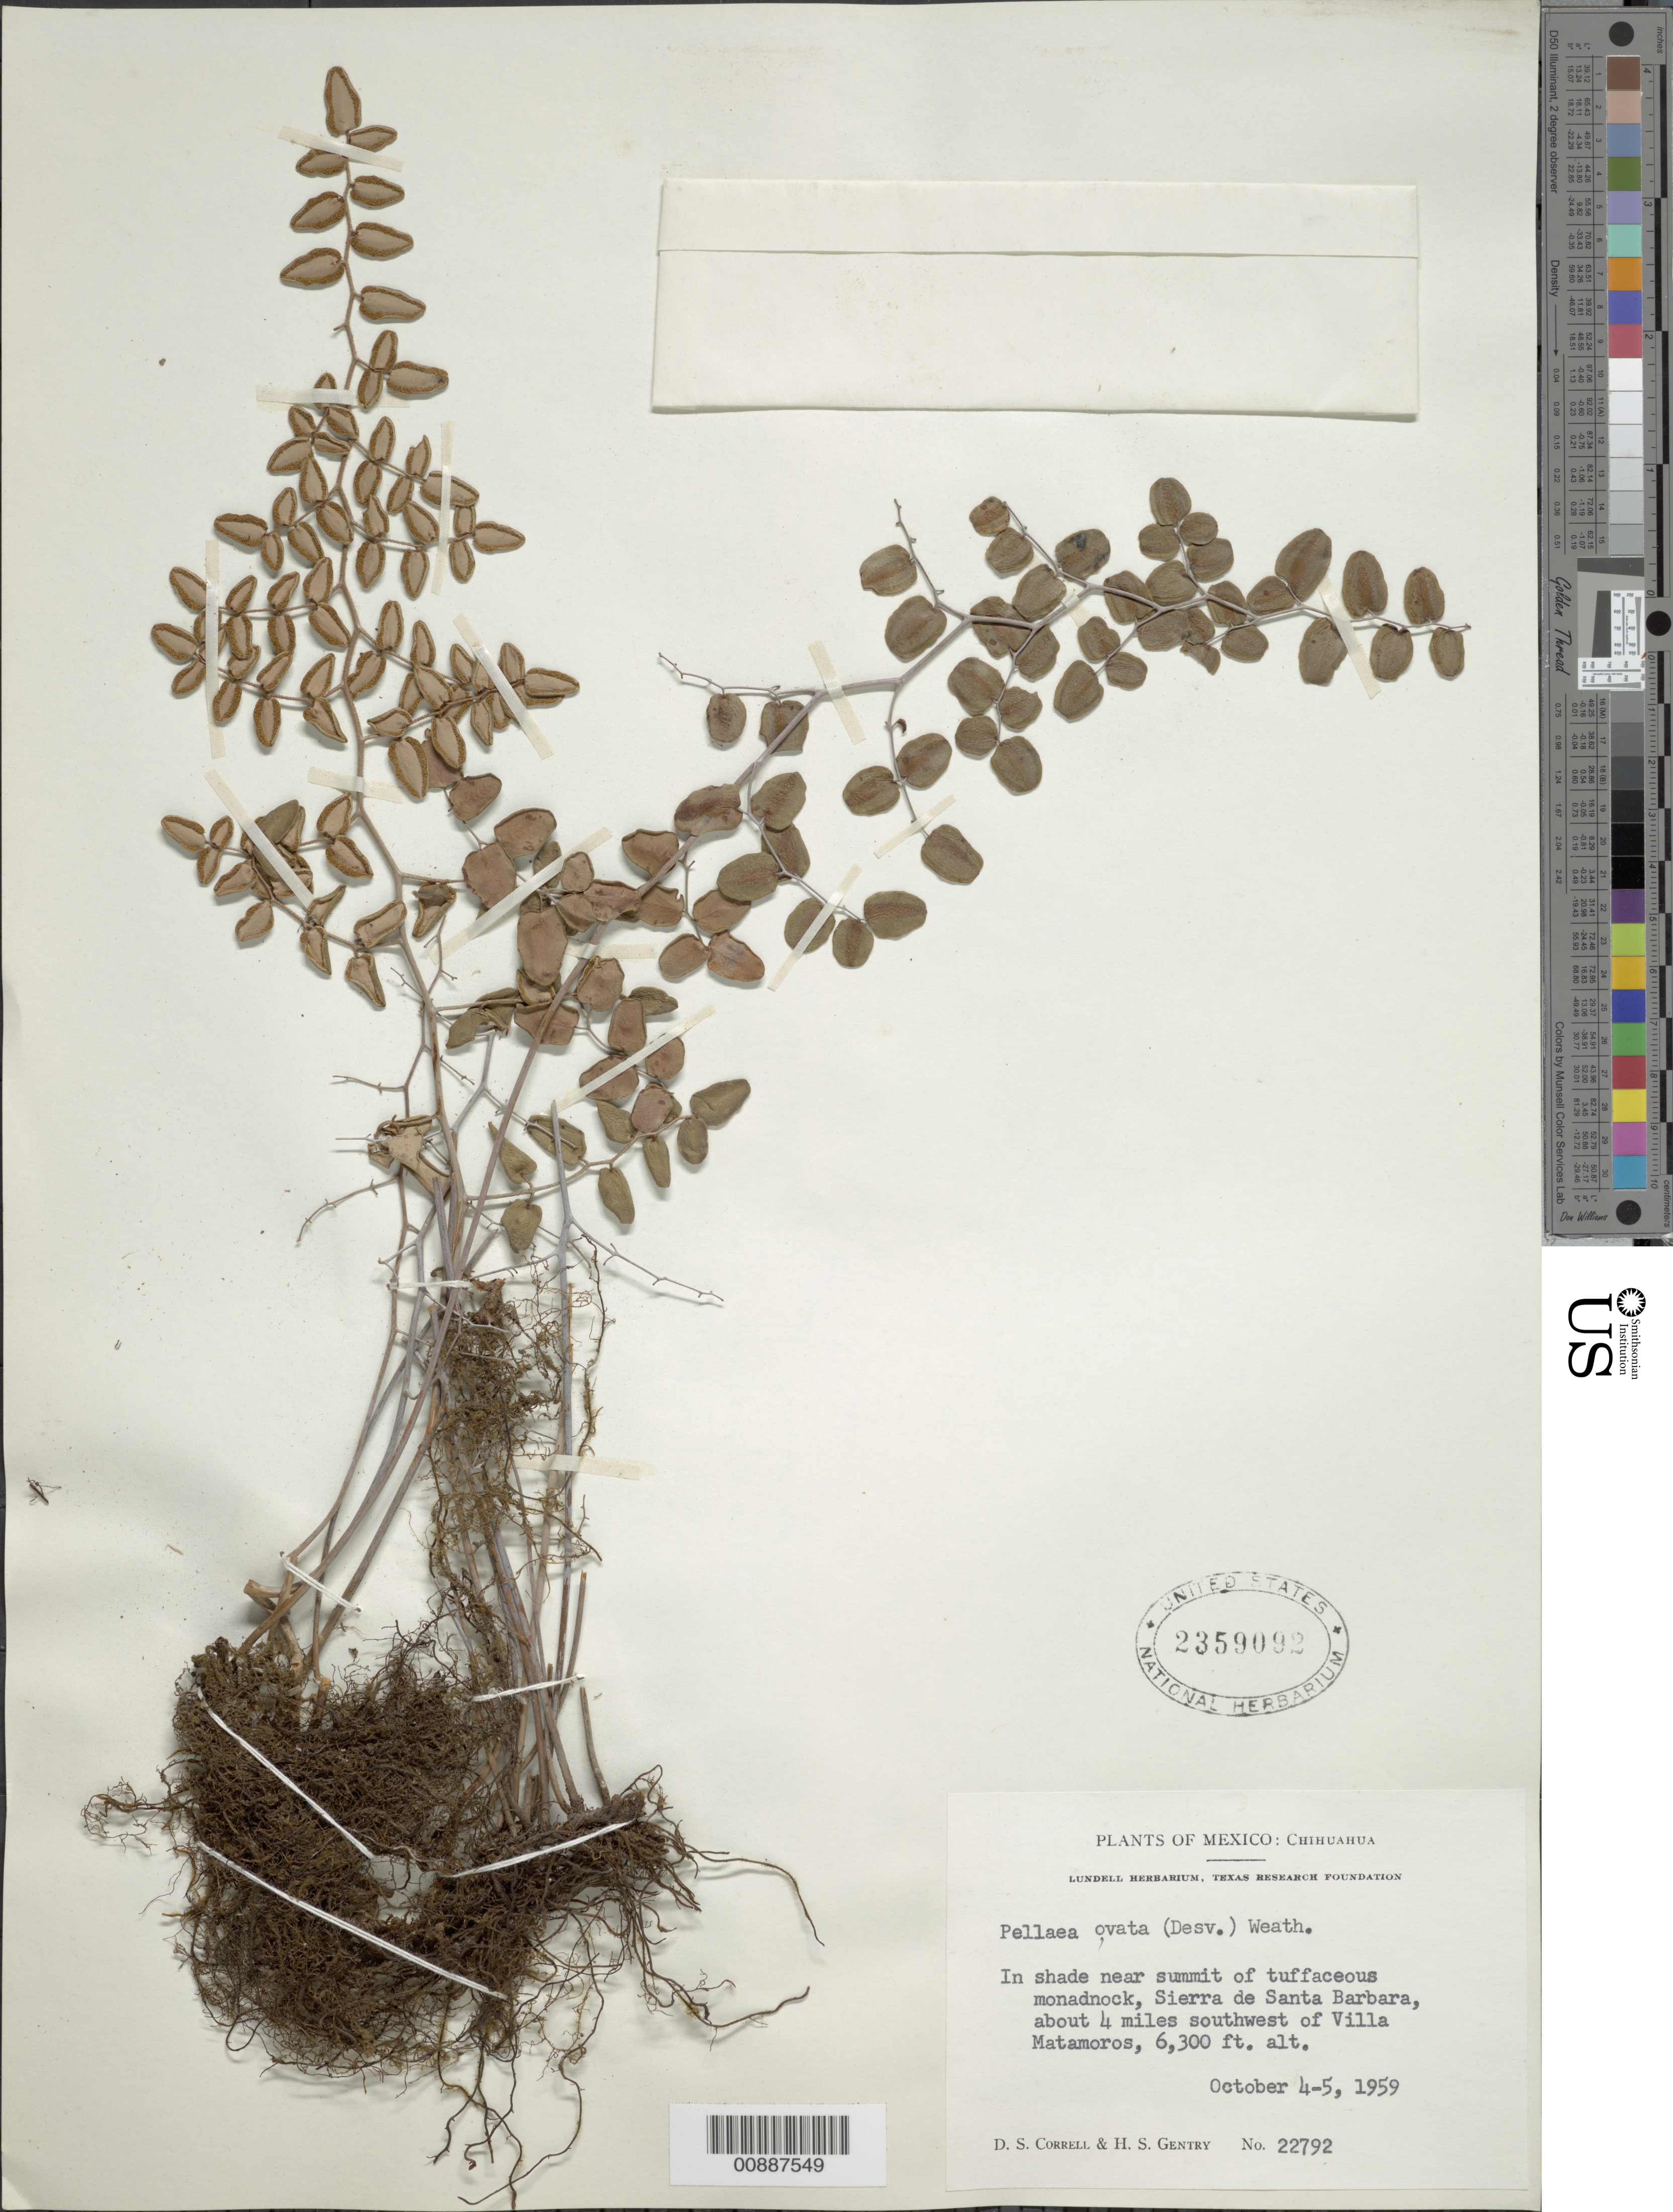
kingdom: Plantae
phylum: Tracheophyta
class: Polypodiopsida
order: Polypodiales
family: Pteridaceae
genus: Pellaea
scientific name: Pellaea ovata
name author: (Desv.) Weath.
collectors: D. S. Correll & H. S. Gentry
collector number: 22792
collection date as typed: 04 Oct 1959 to 05 Oct 1959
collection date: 1959-10-04/1959-10-05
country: Mexico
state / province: Chihuahua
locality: Sierra de Santa Barbara, about 4 miles southwest of Villa Matamoros.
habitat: In shade near summit of tuffaceous monadnock.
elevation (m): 1920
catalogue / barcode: US 2359092